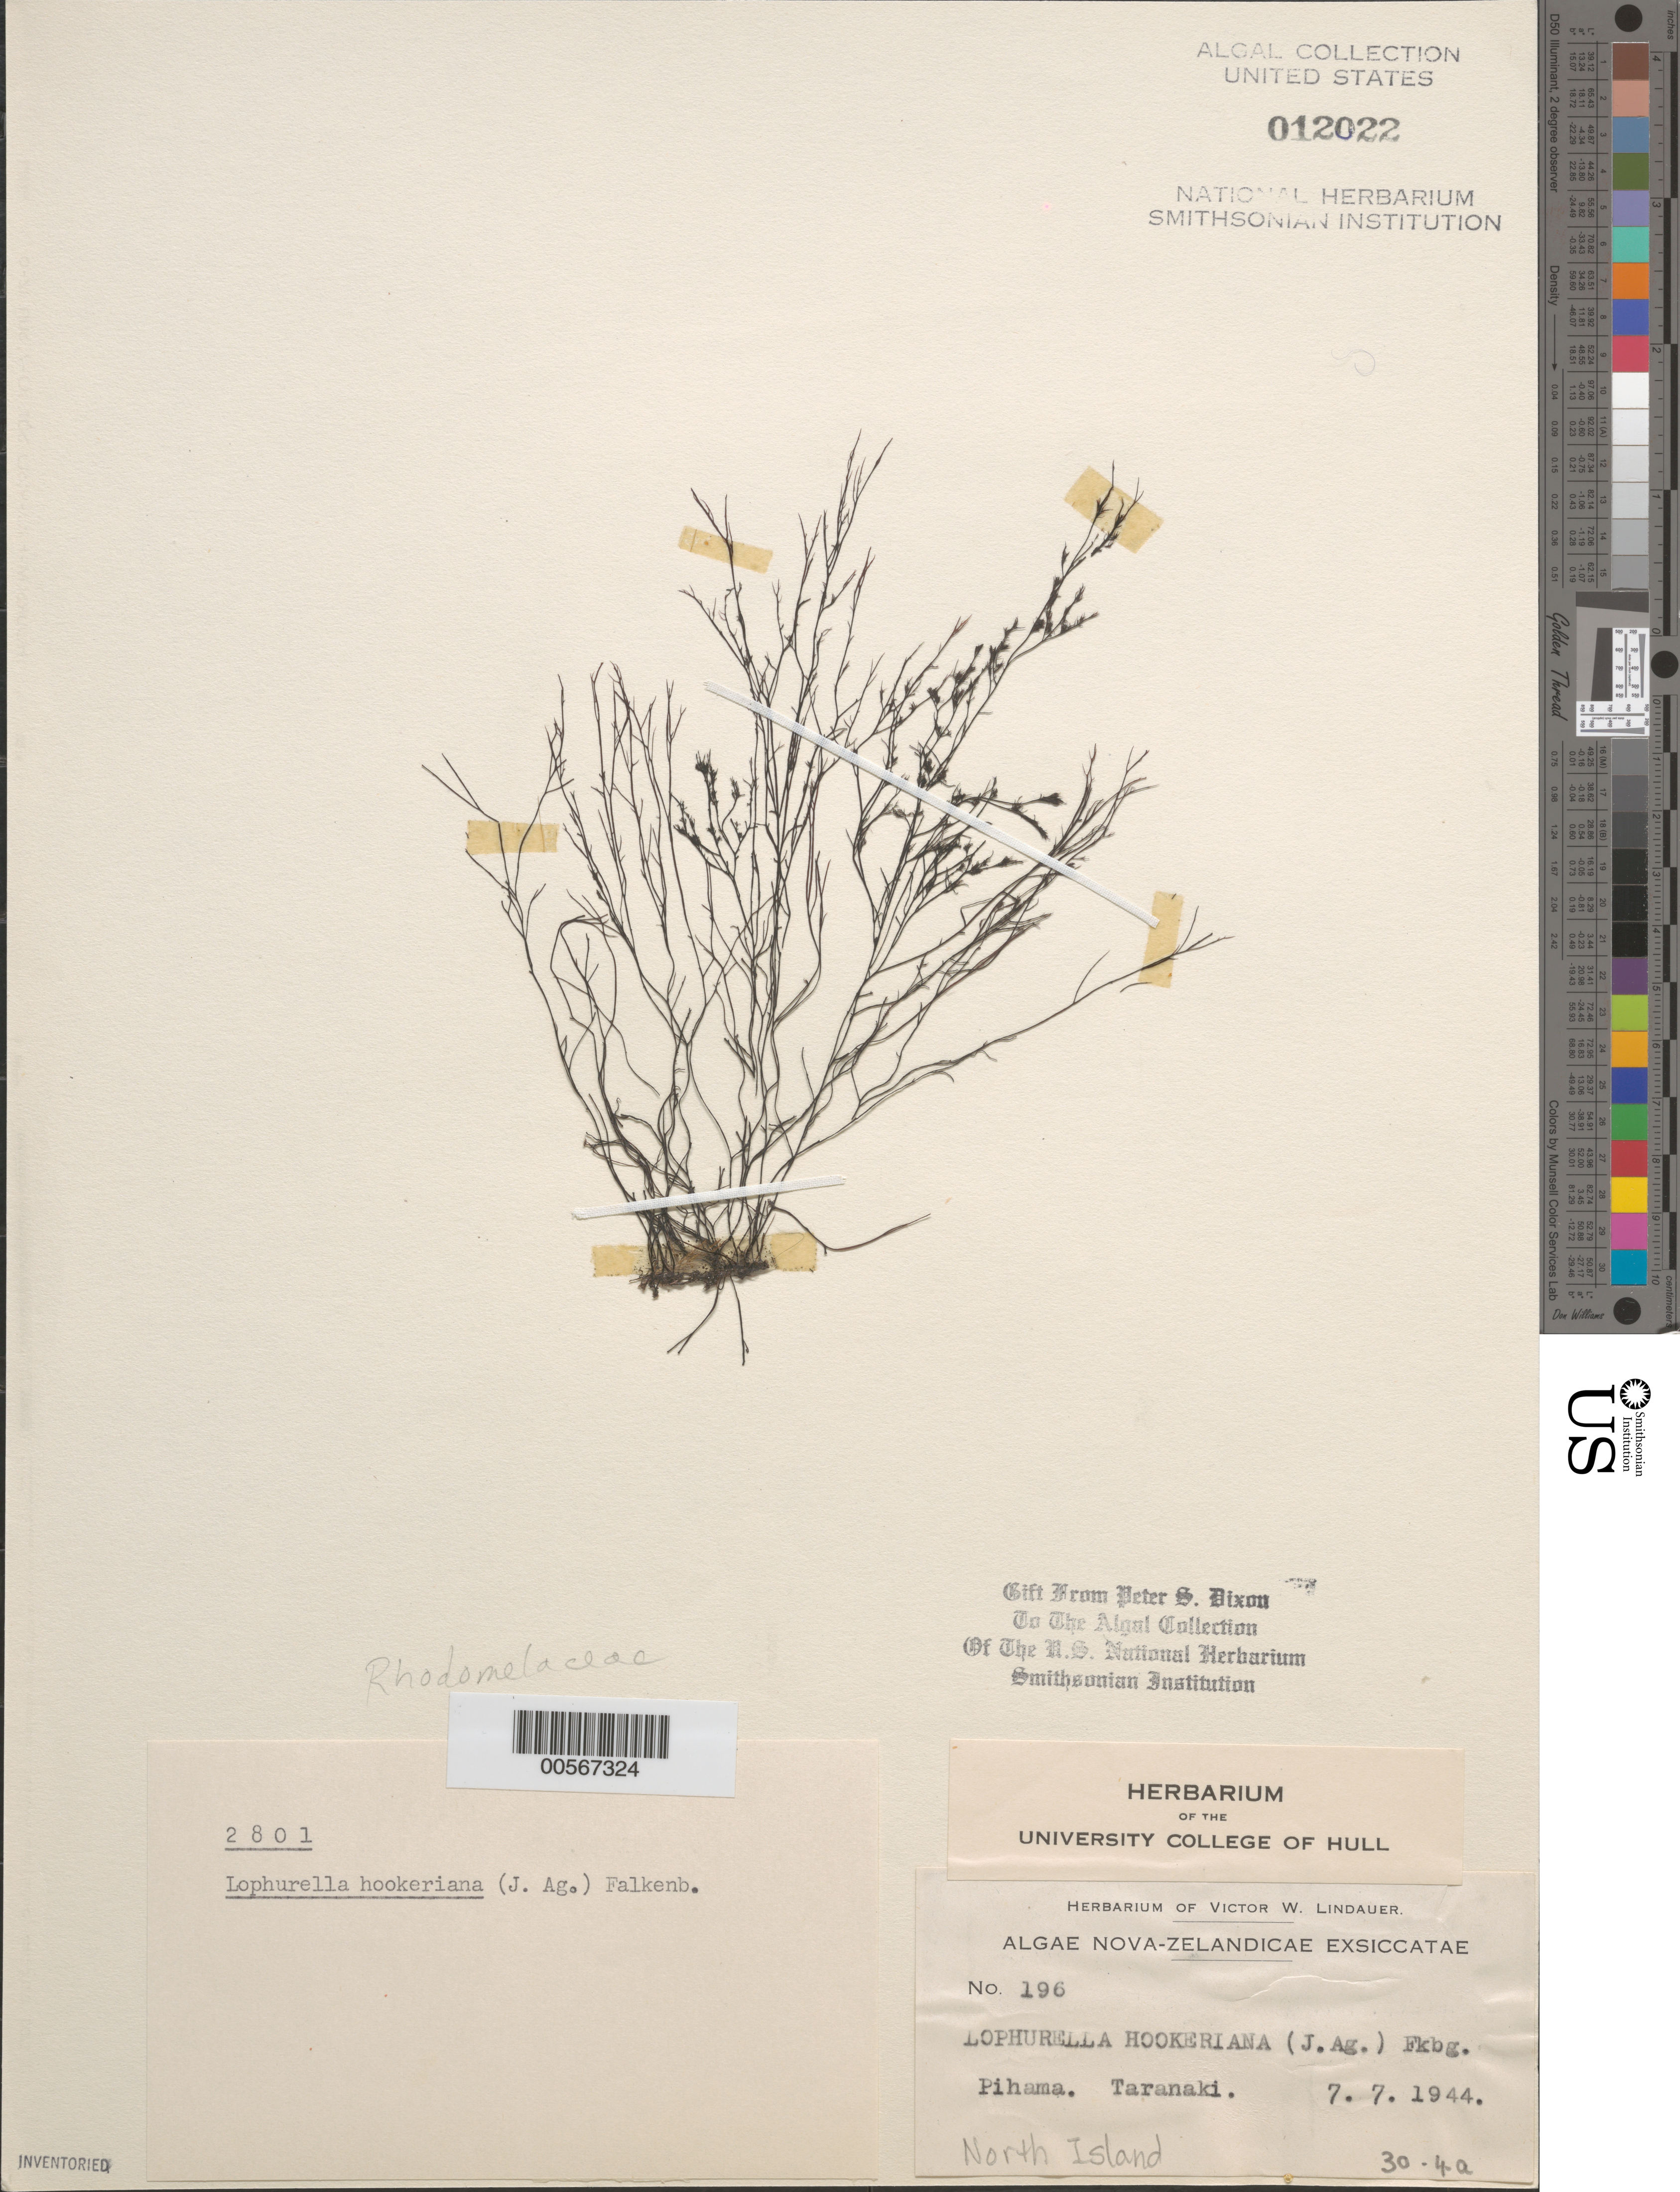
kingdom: Plantae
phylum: Rhodophyta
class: Florideophyceae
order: Ceramiales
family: Rhodomelaceae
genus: Lophurella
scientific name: Lophurella hookeriana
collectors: V. Lindauer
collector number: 196 & PSD 2801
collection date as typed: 07 Jul 1944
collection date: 1944-07-07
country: New Zealand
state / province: Taranaki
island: North Island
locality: Pihama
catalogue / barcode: US 12022